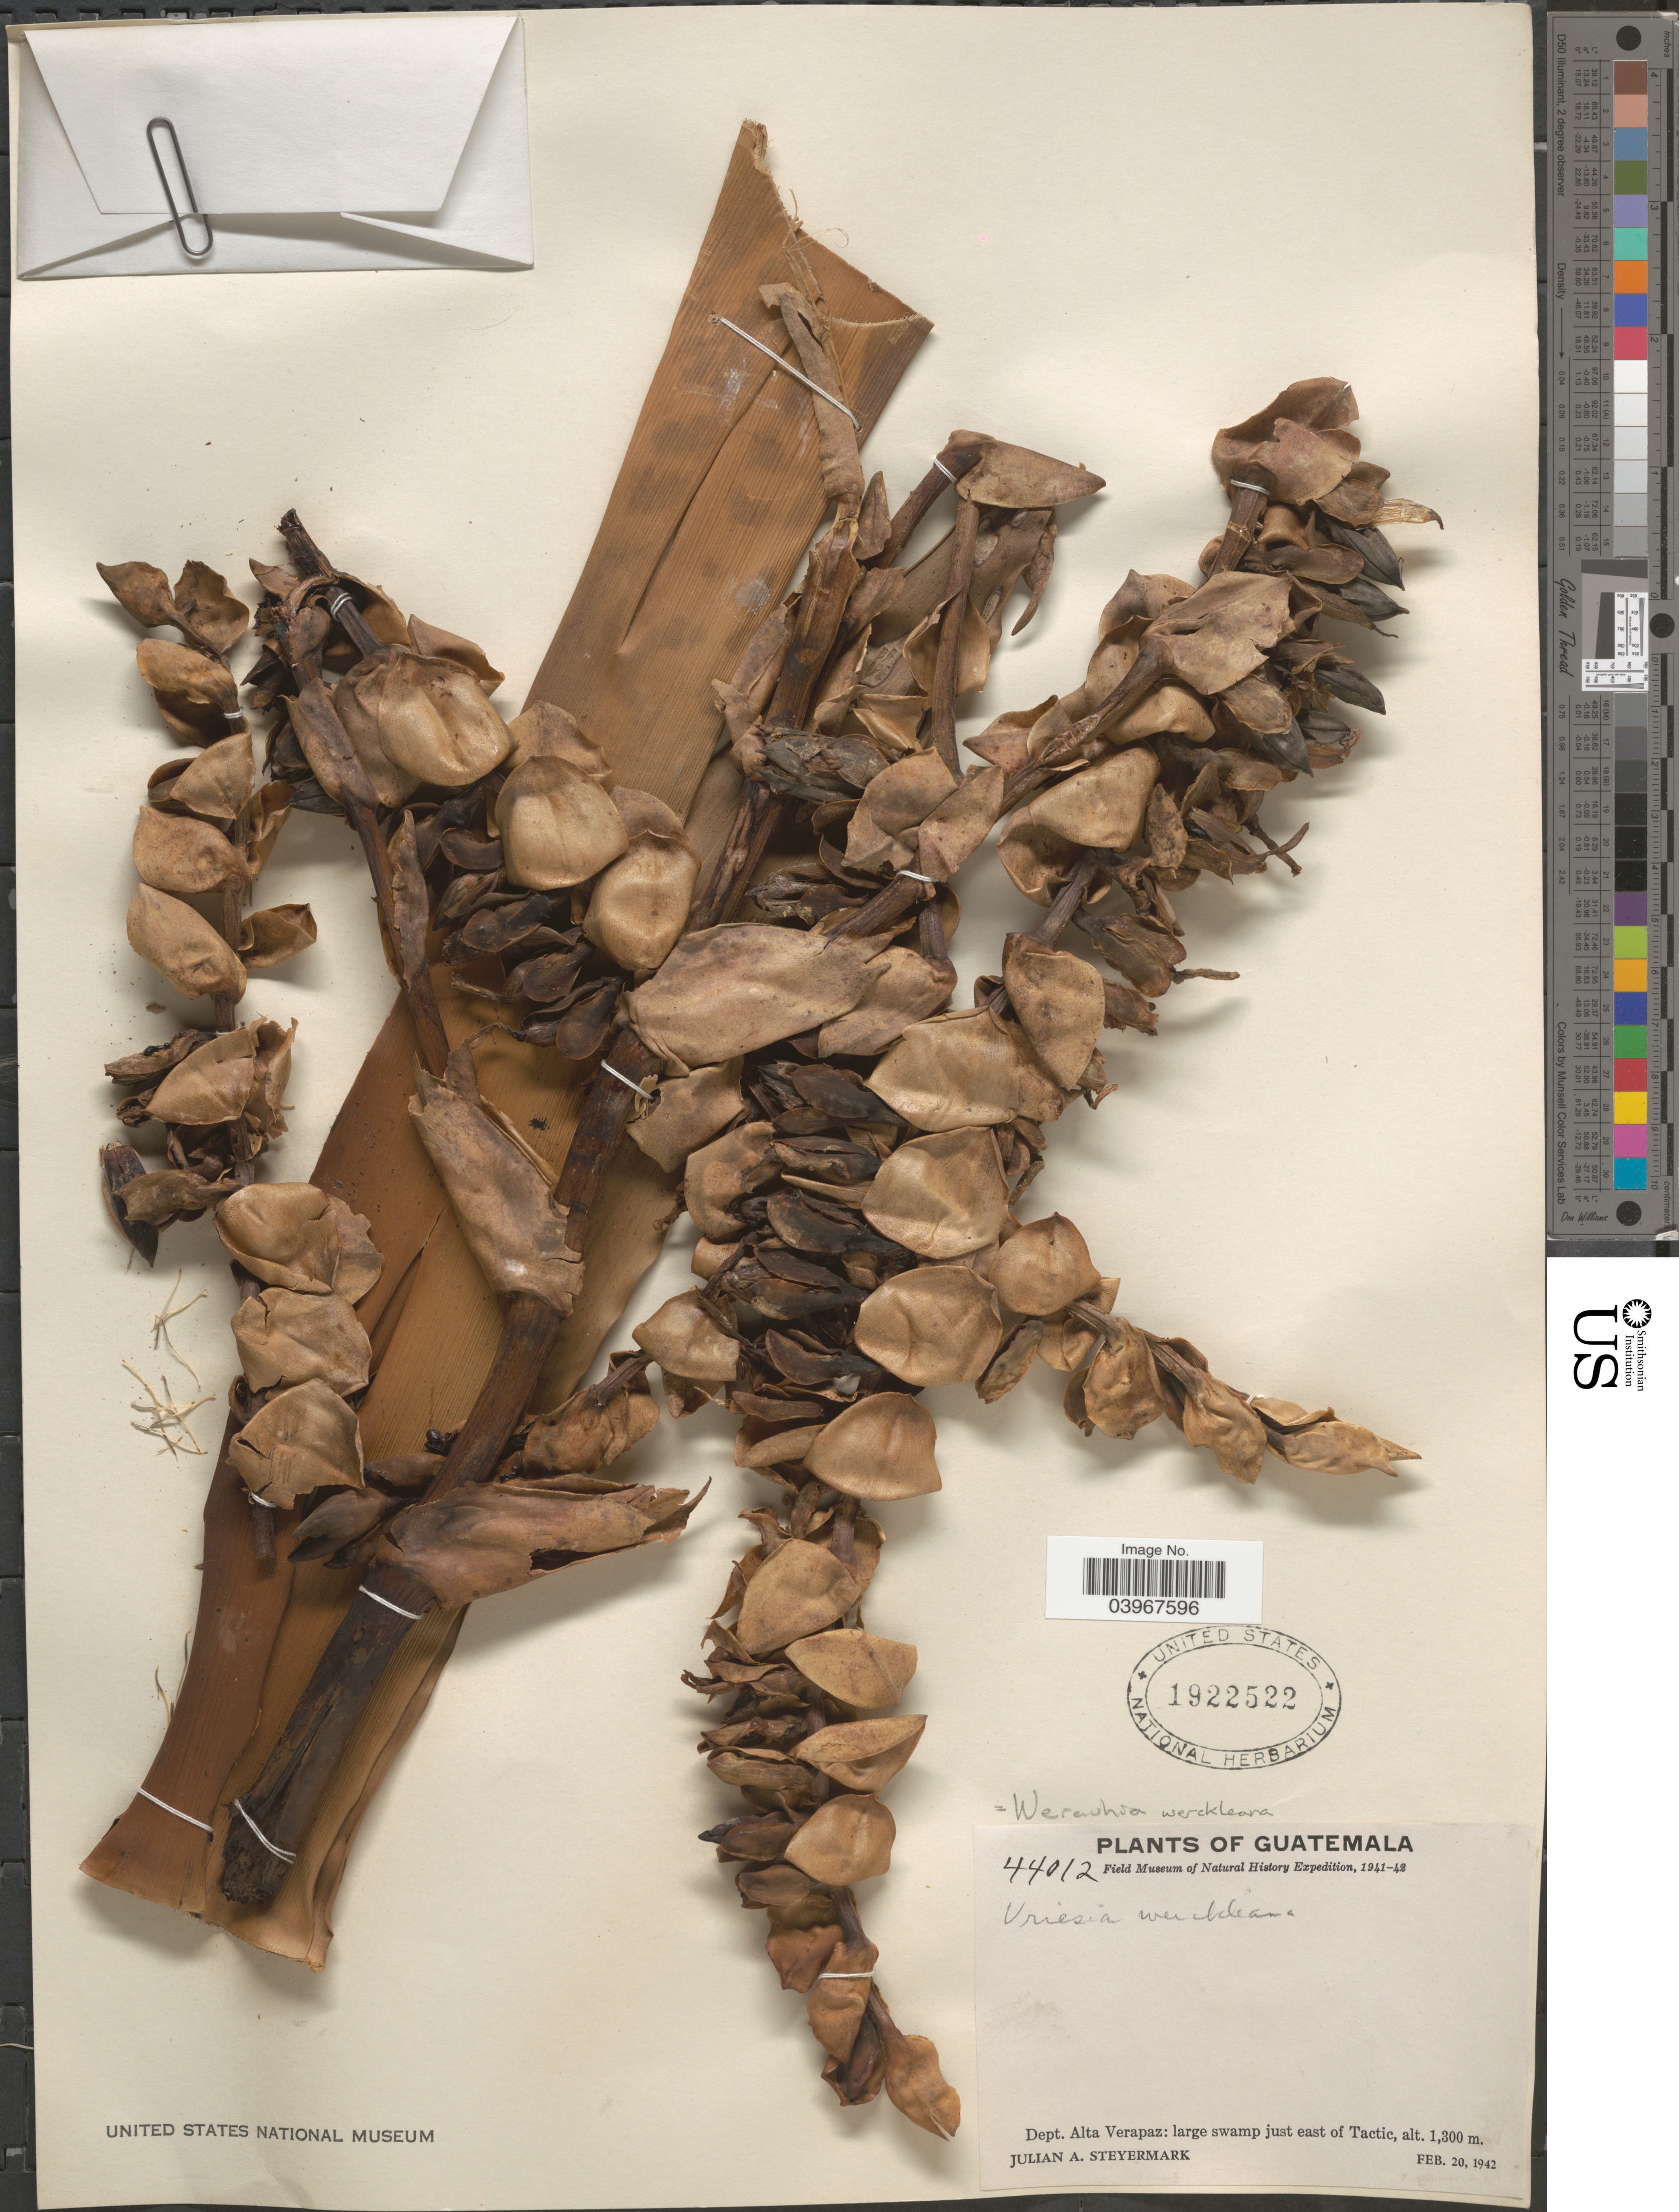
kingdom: Plantae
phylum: Tracheophyta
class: Liliopsida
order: Poales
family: Bromeliaceae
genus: Werauhia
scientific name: Werauhia werckleana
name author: (Mez) J.R. Grant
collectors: J. Steyermark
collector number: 44012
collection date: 1942-02-20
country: Guatemala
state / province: Alta Verapaz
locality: Dept. Alta Verapaz: large swamp just east of Tactic.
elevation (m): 1300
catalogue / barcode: US 1922522